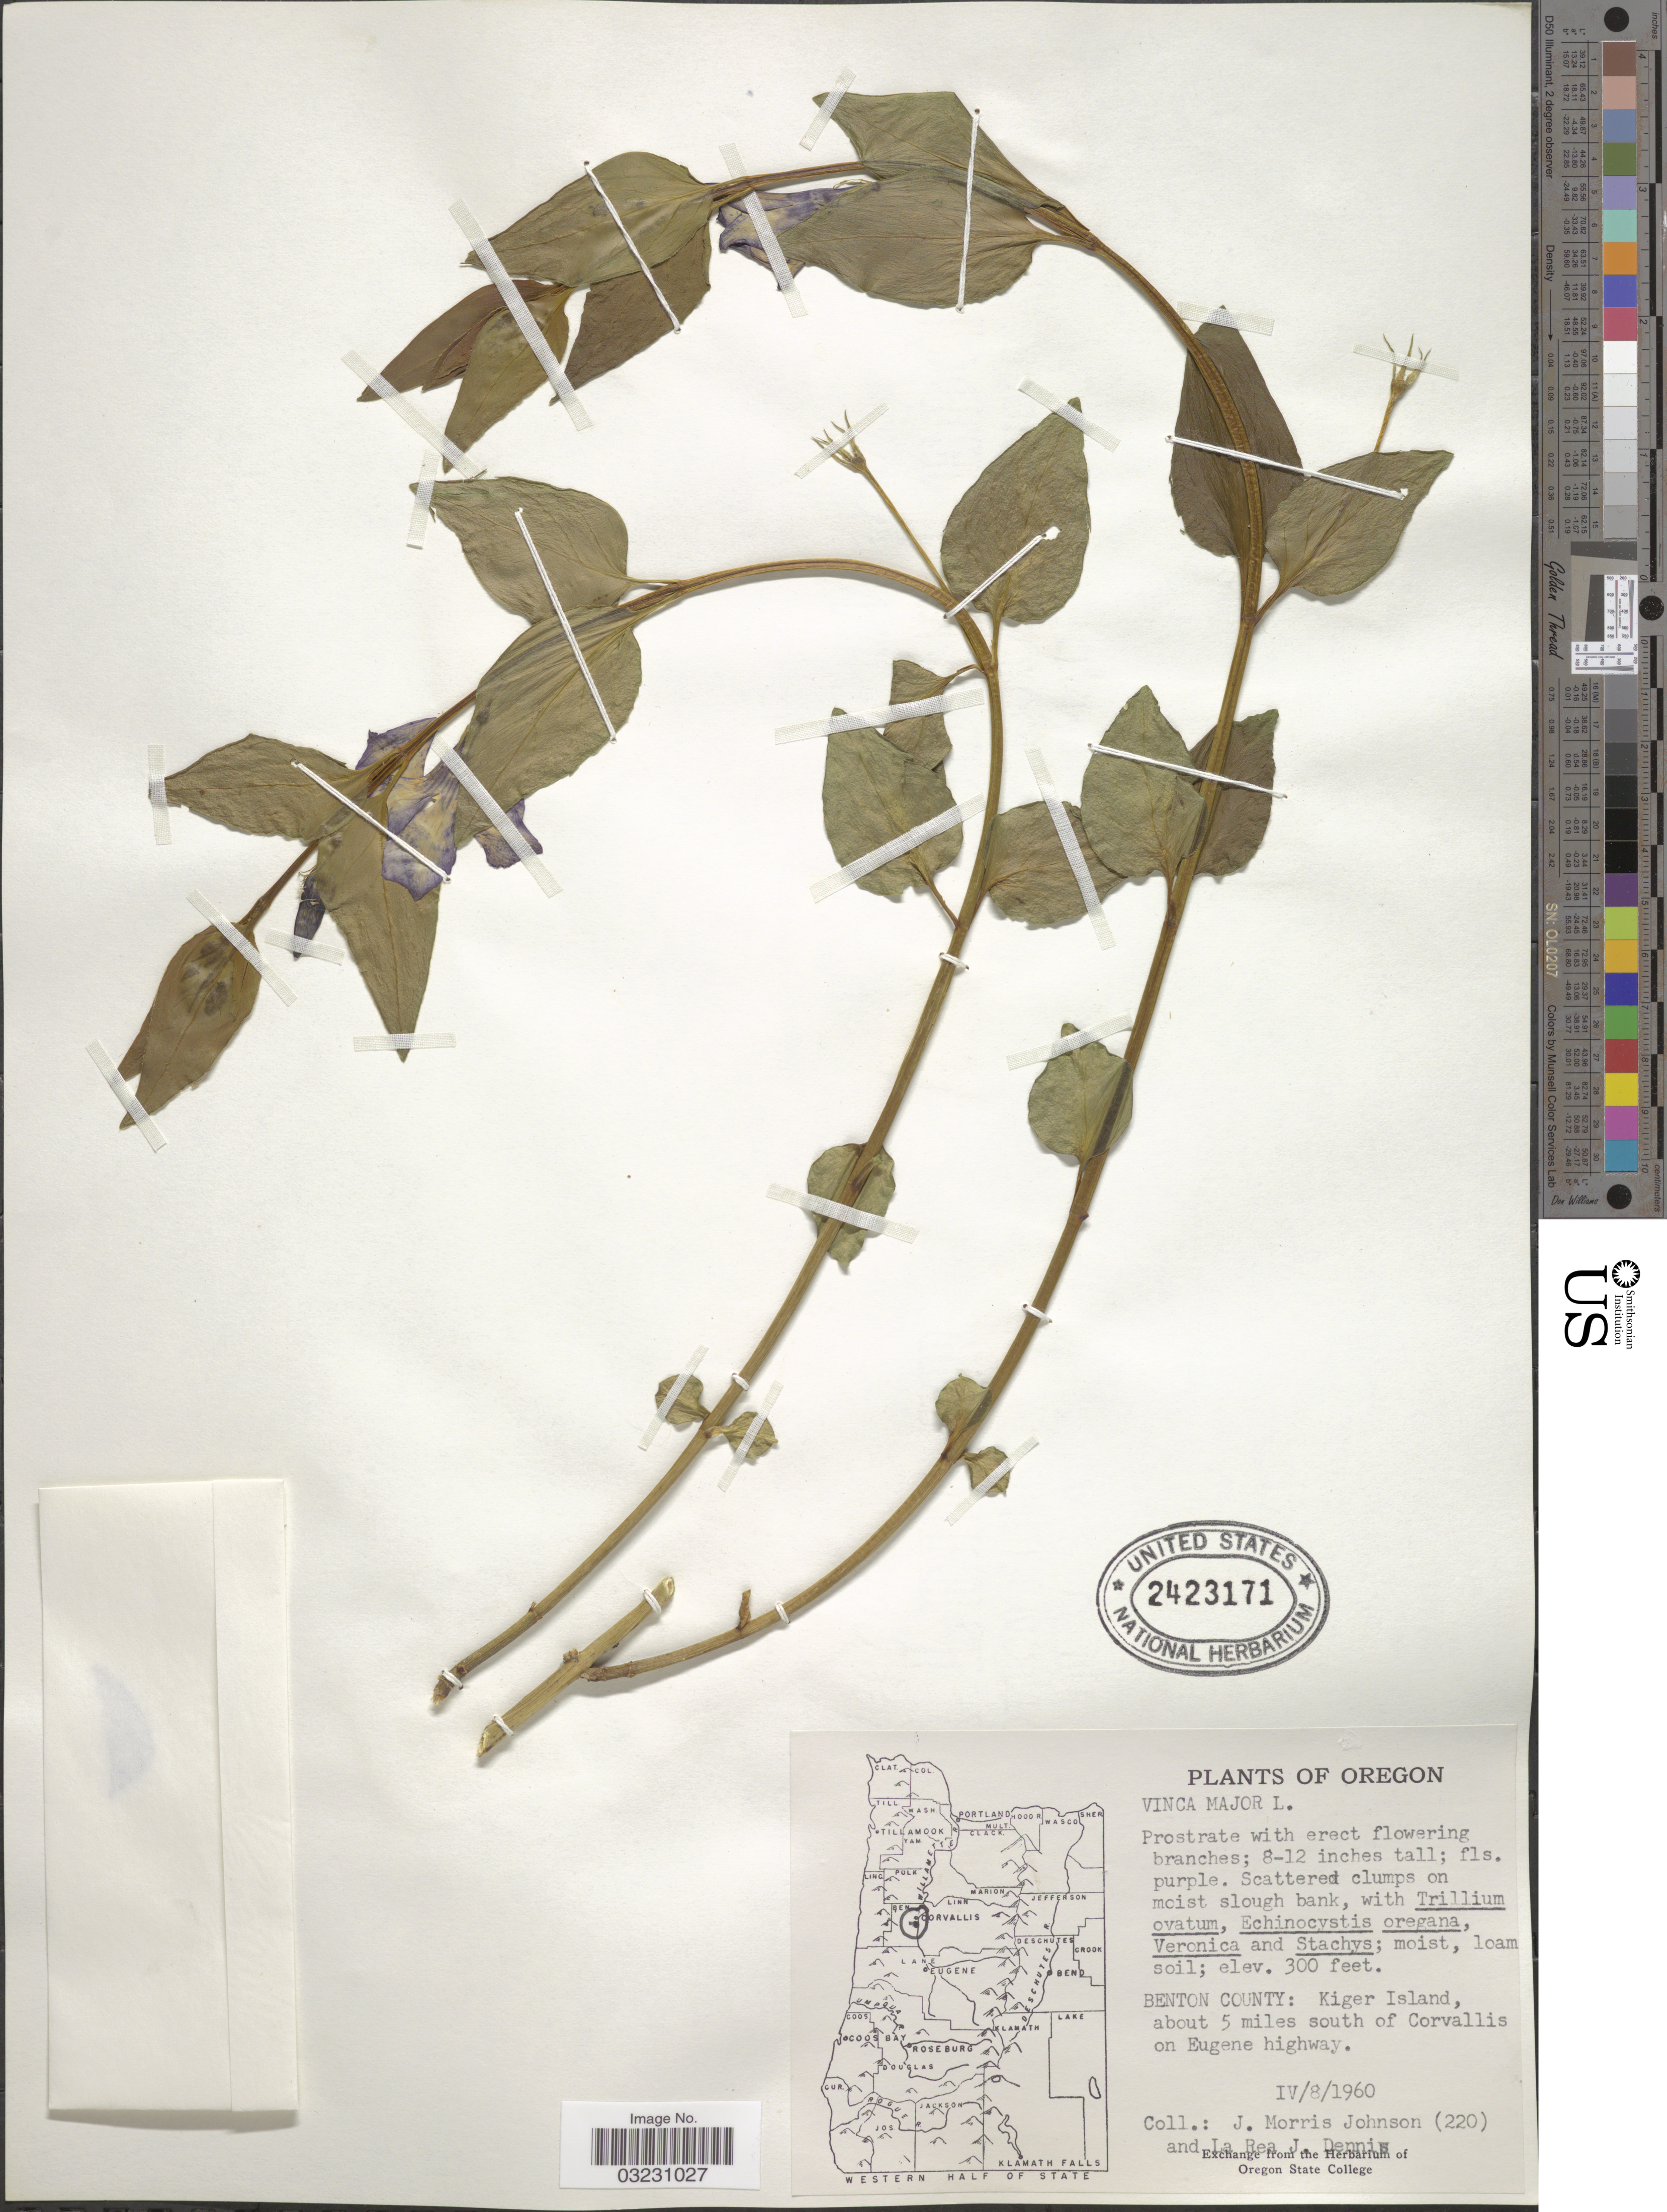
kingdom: Plantae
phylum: Tracheophyta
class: Magnoliopsida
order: Gentianales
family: Apocynaceae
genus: Vinca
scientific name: Vinca major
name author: L.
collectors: J. M. Johnson & L. Dennis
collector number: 220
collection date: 1960-04-08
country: United States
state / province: Oregon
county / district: Benton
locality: Benton County: Kiger Island, about 5 miles south of Corvallis on Eugene highway.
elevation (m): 91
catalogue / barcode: US 2423171